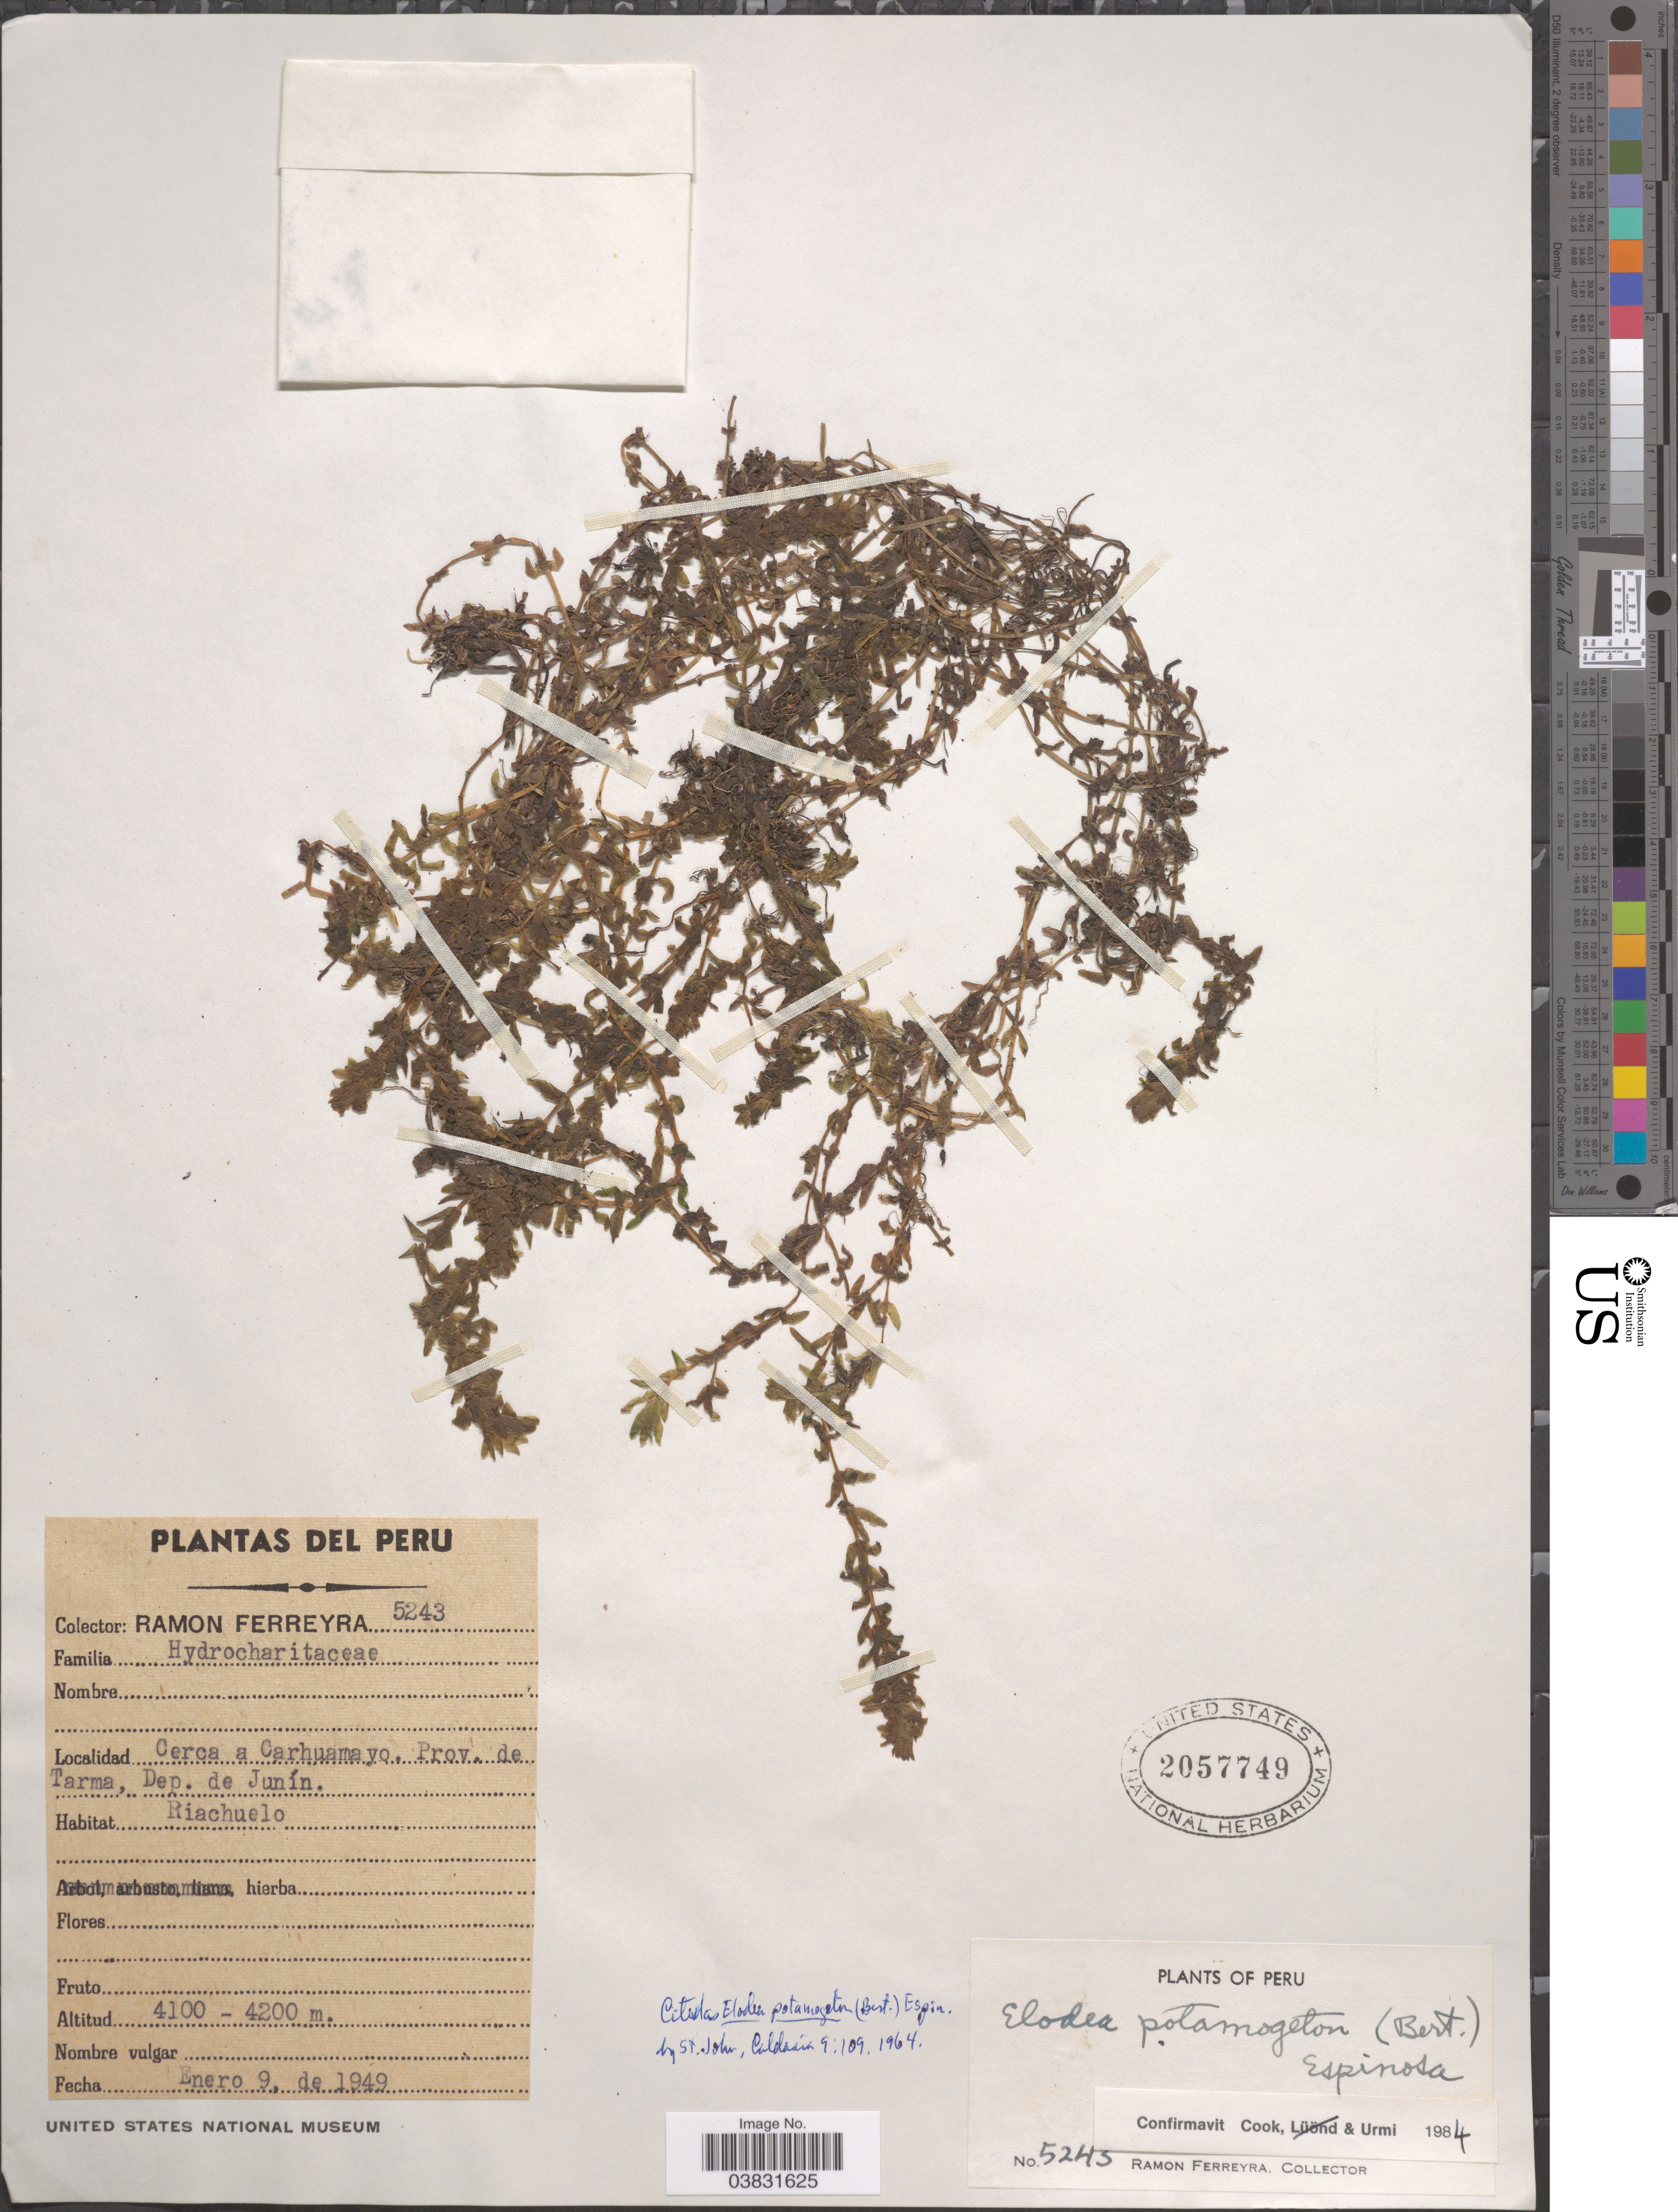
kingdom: Plantae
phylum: Tracheophyta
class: Liliopsida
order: Alismatales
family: Hydrocharitaceae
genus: Elodea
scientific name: Elodea potamogeton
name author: (Bertero) Espinosa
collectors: R. A. Ferreyra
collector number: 5243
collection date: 1949-01-09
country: Peru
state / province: Junín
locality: Cerca a Carhuamayo. Prov. de Tarma, Dep. de Junín.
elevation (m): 4100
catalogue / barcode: US 2057749